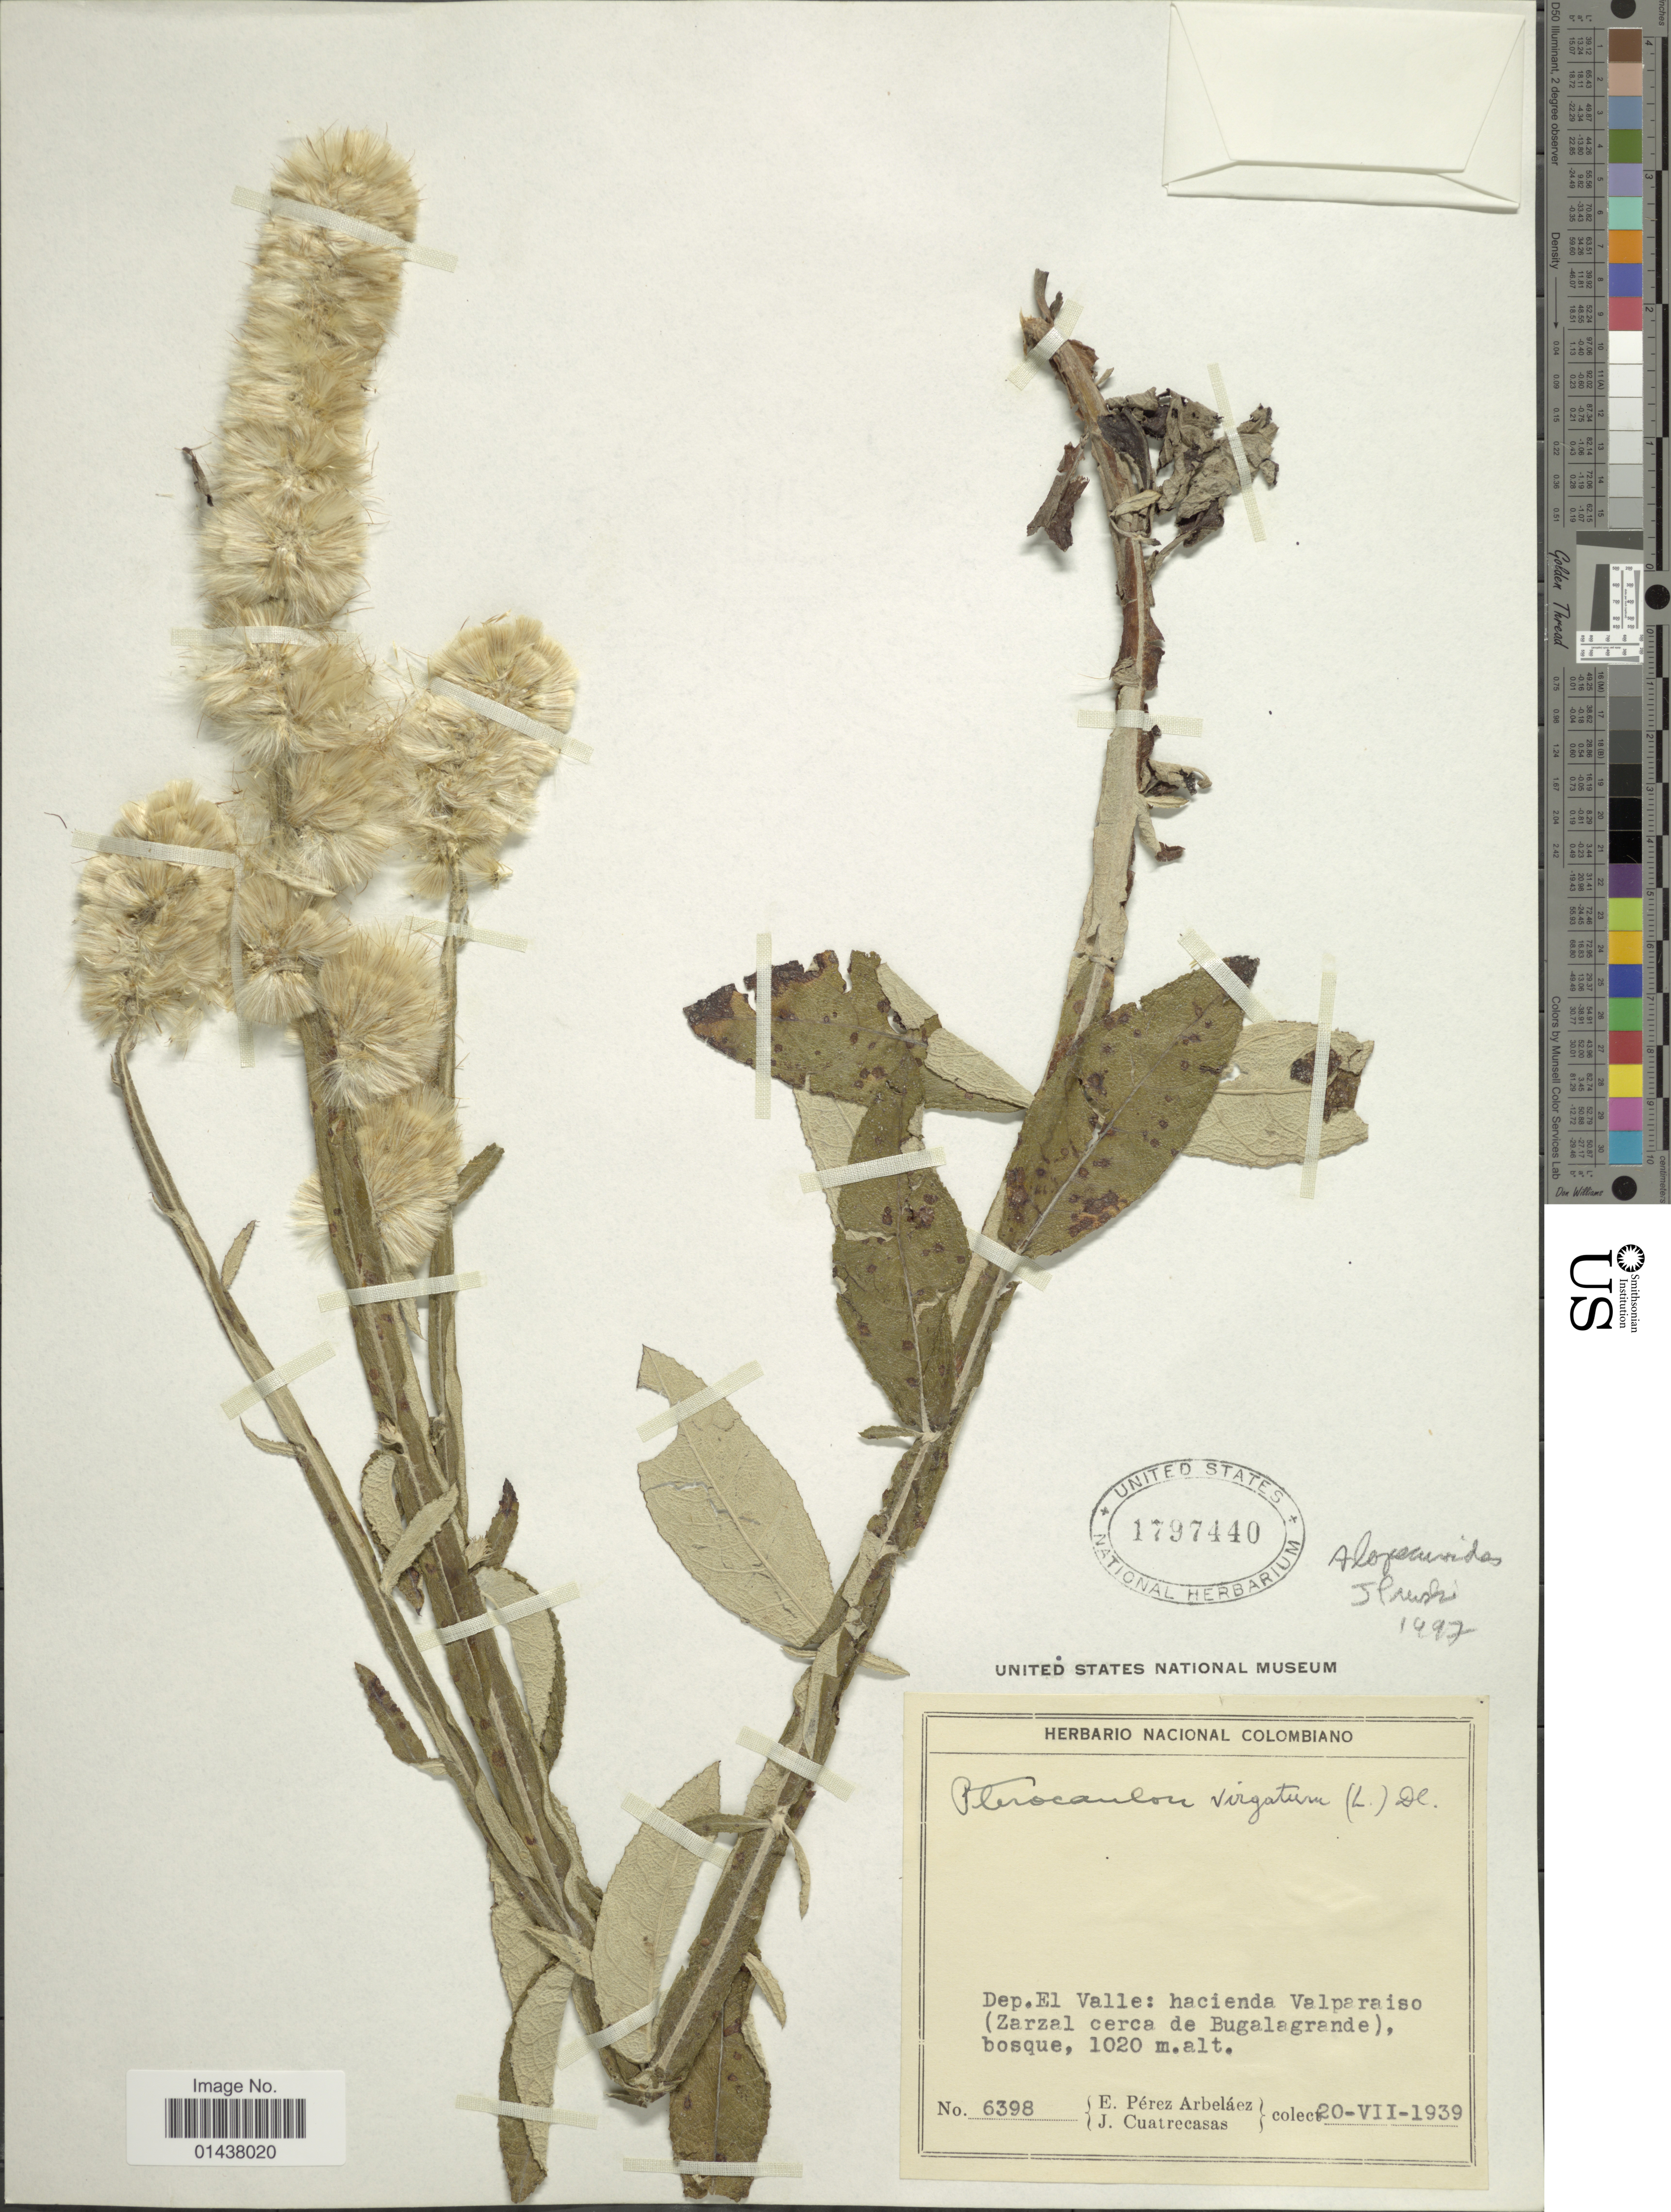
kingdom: Plantae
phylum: Tracheophyta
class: Magnoliopsida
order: Asterales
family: Asteraceae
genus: Pterocaulon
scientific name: Pterocaulon alopecuroides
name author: (Lam.) DC.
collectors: E. Pérez Arbeláez & J. Cuatrecasas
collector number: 6398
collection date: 1939-07-20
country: Colombia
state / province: Valle del Cauca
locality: Dep. El Valle: hacienda Valparaiso (Zarzal cerca de Bugalagrande), bosque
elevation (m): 1020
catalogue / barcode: US 1797440